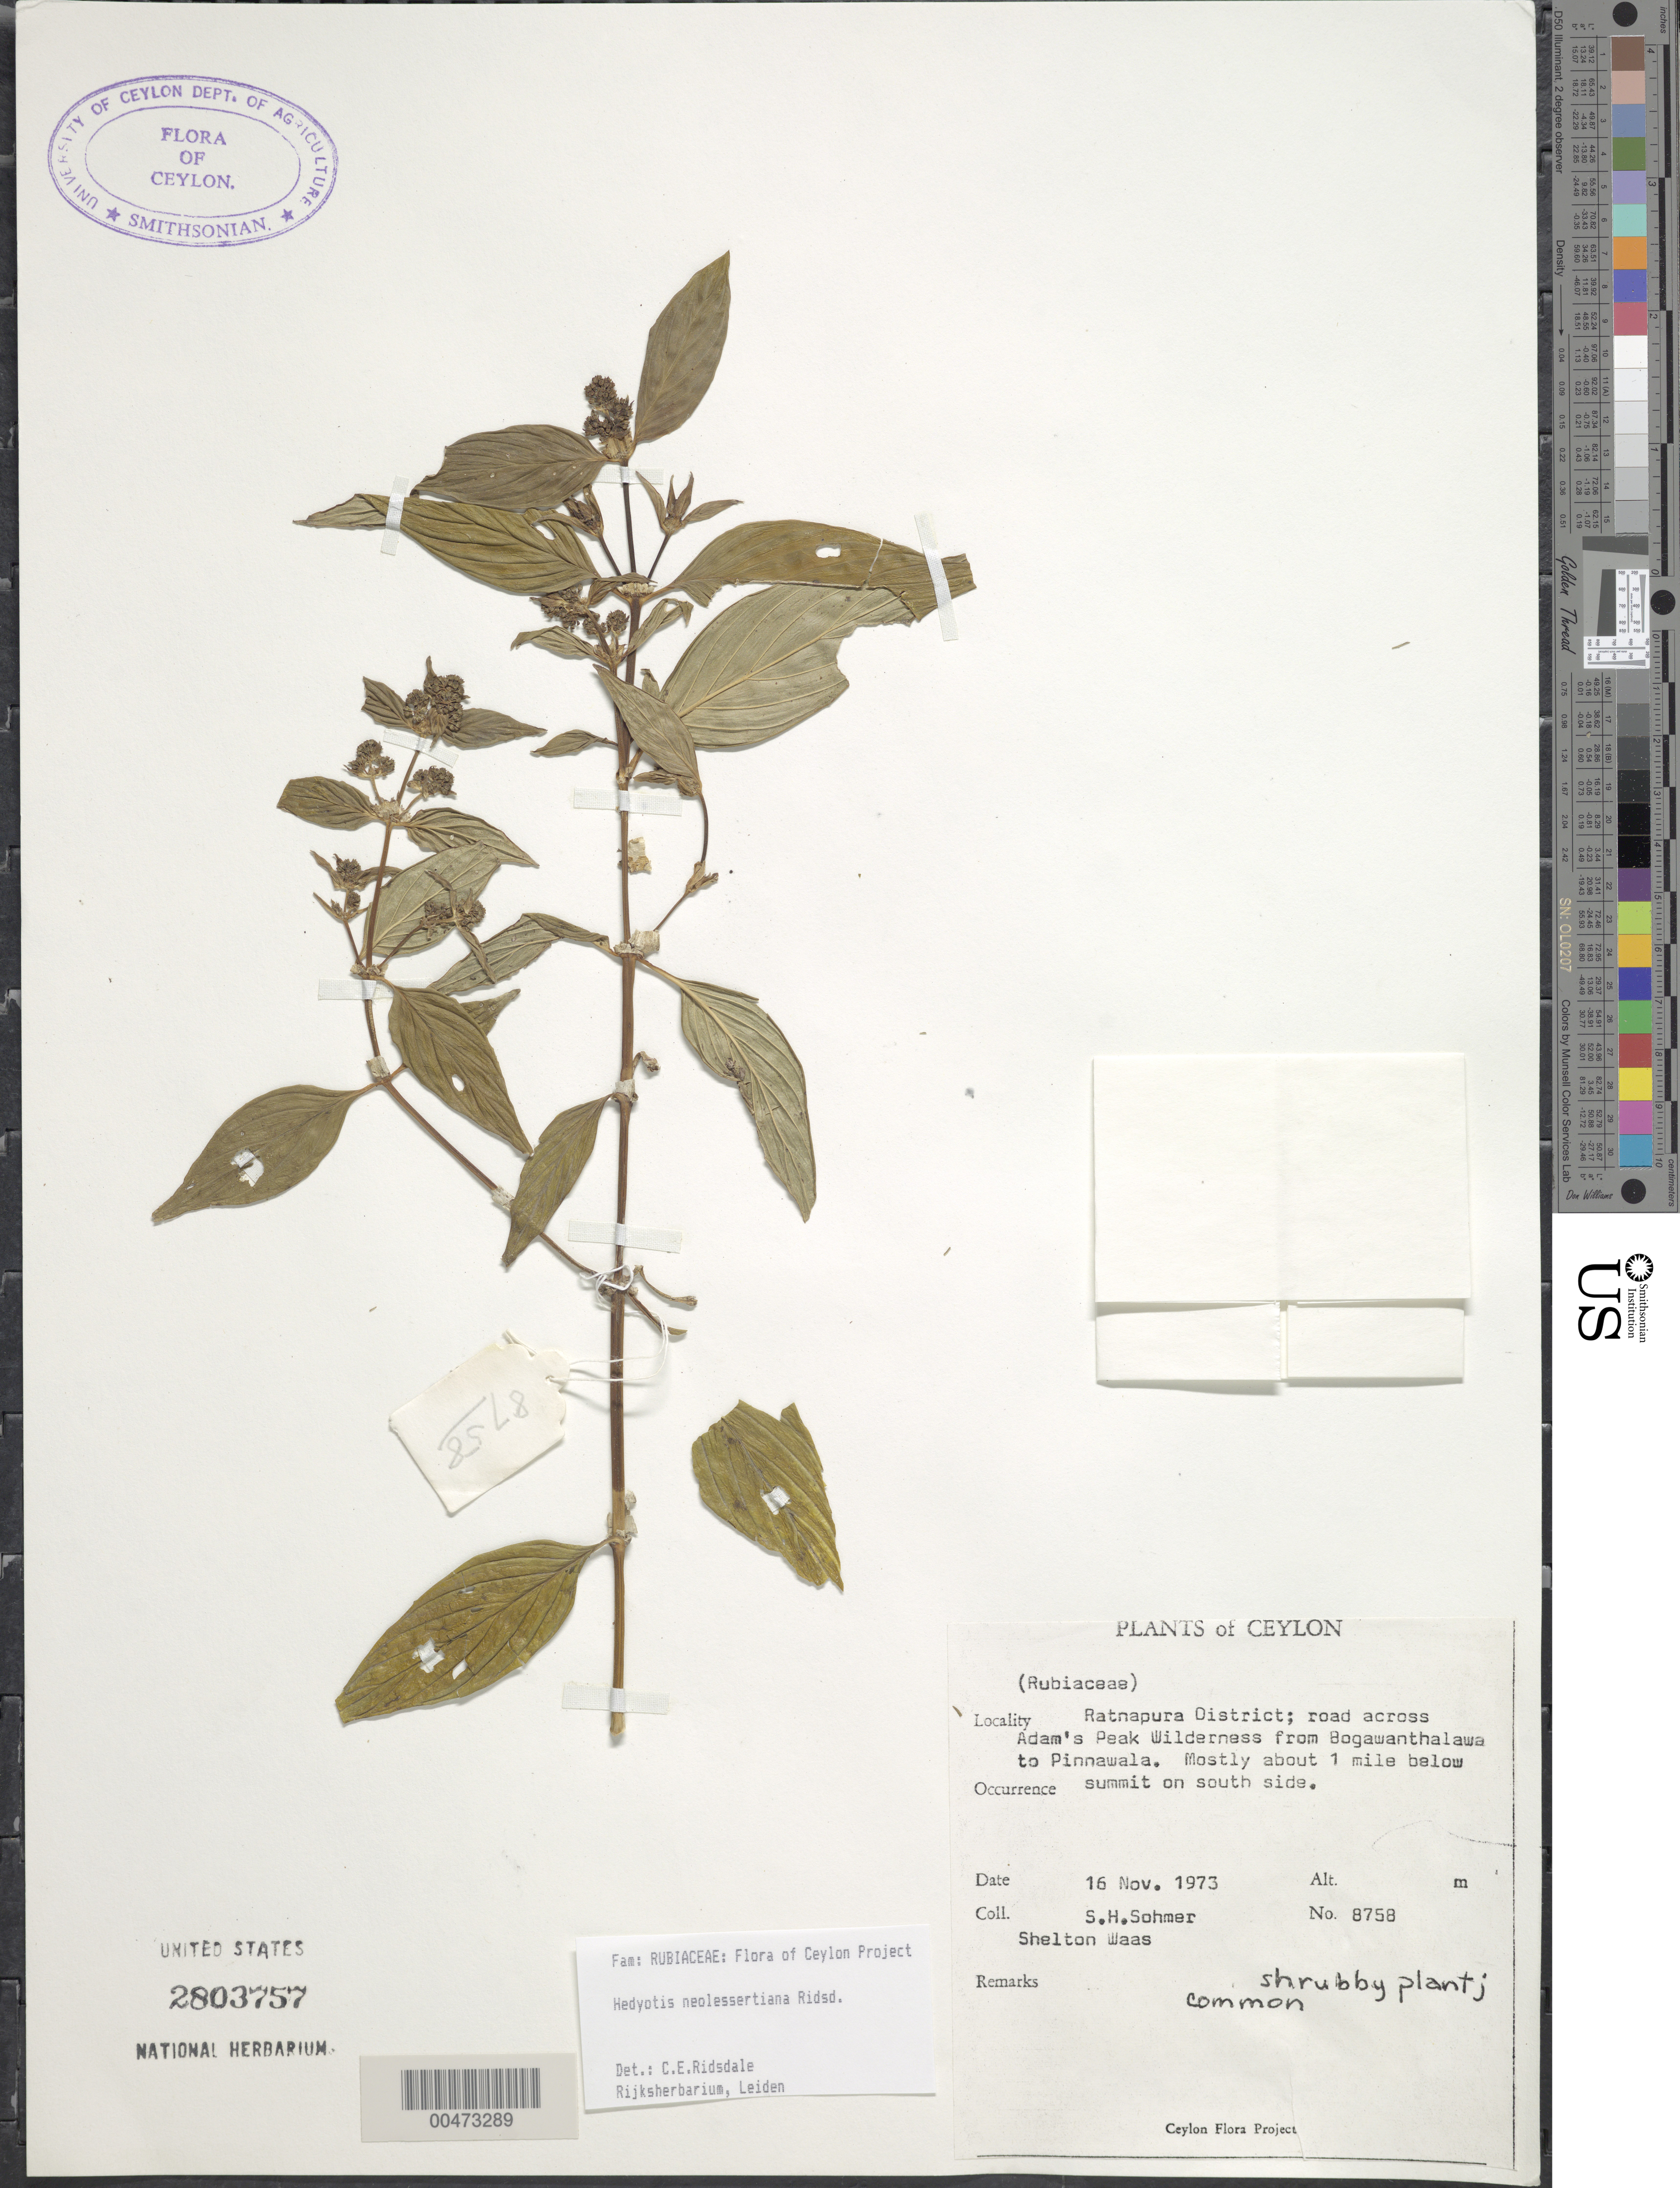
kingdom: Plantae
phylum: Tracheophyta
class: Magnoliopsida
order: Gentianales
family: Rubiaceae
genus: Hedyotis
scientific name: Hedyotis neolessertiana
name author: Ridsdale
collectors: S. H. Sohmer & S. Waas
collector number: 8758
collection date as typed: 16 Nov 1973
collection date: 1973-11-16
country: Sri Lanka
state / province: Sabaragamuwa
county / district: Ratnapura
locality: rd across Adam's Peak Wilderness from Bogawantalawa to Pinnawala, mostly about 1 mi below summit on S side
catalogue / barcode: US 2803757